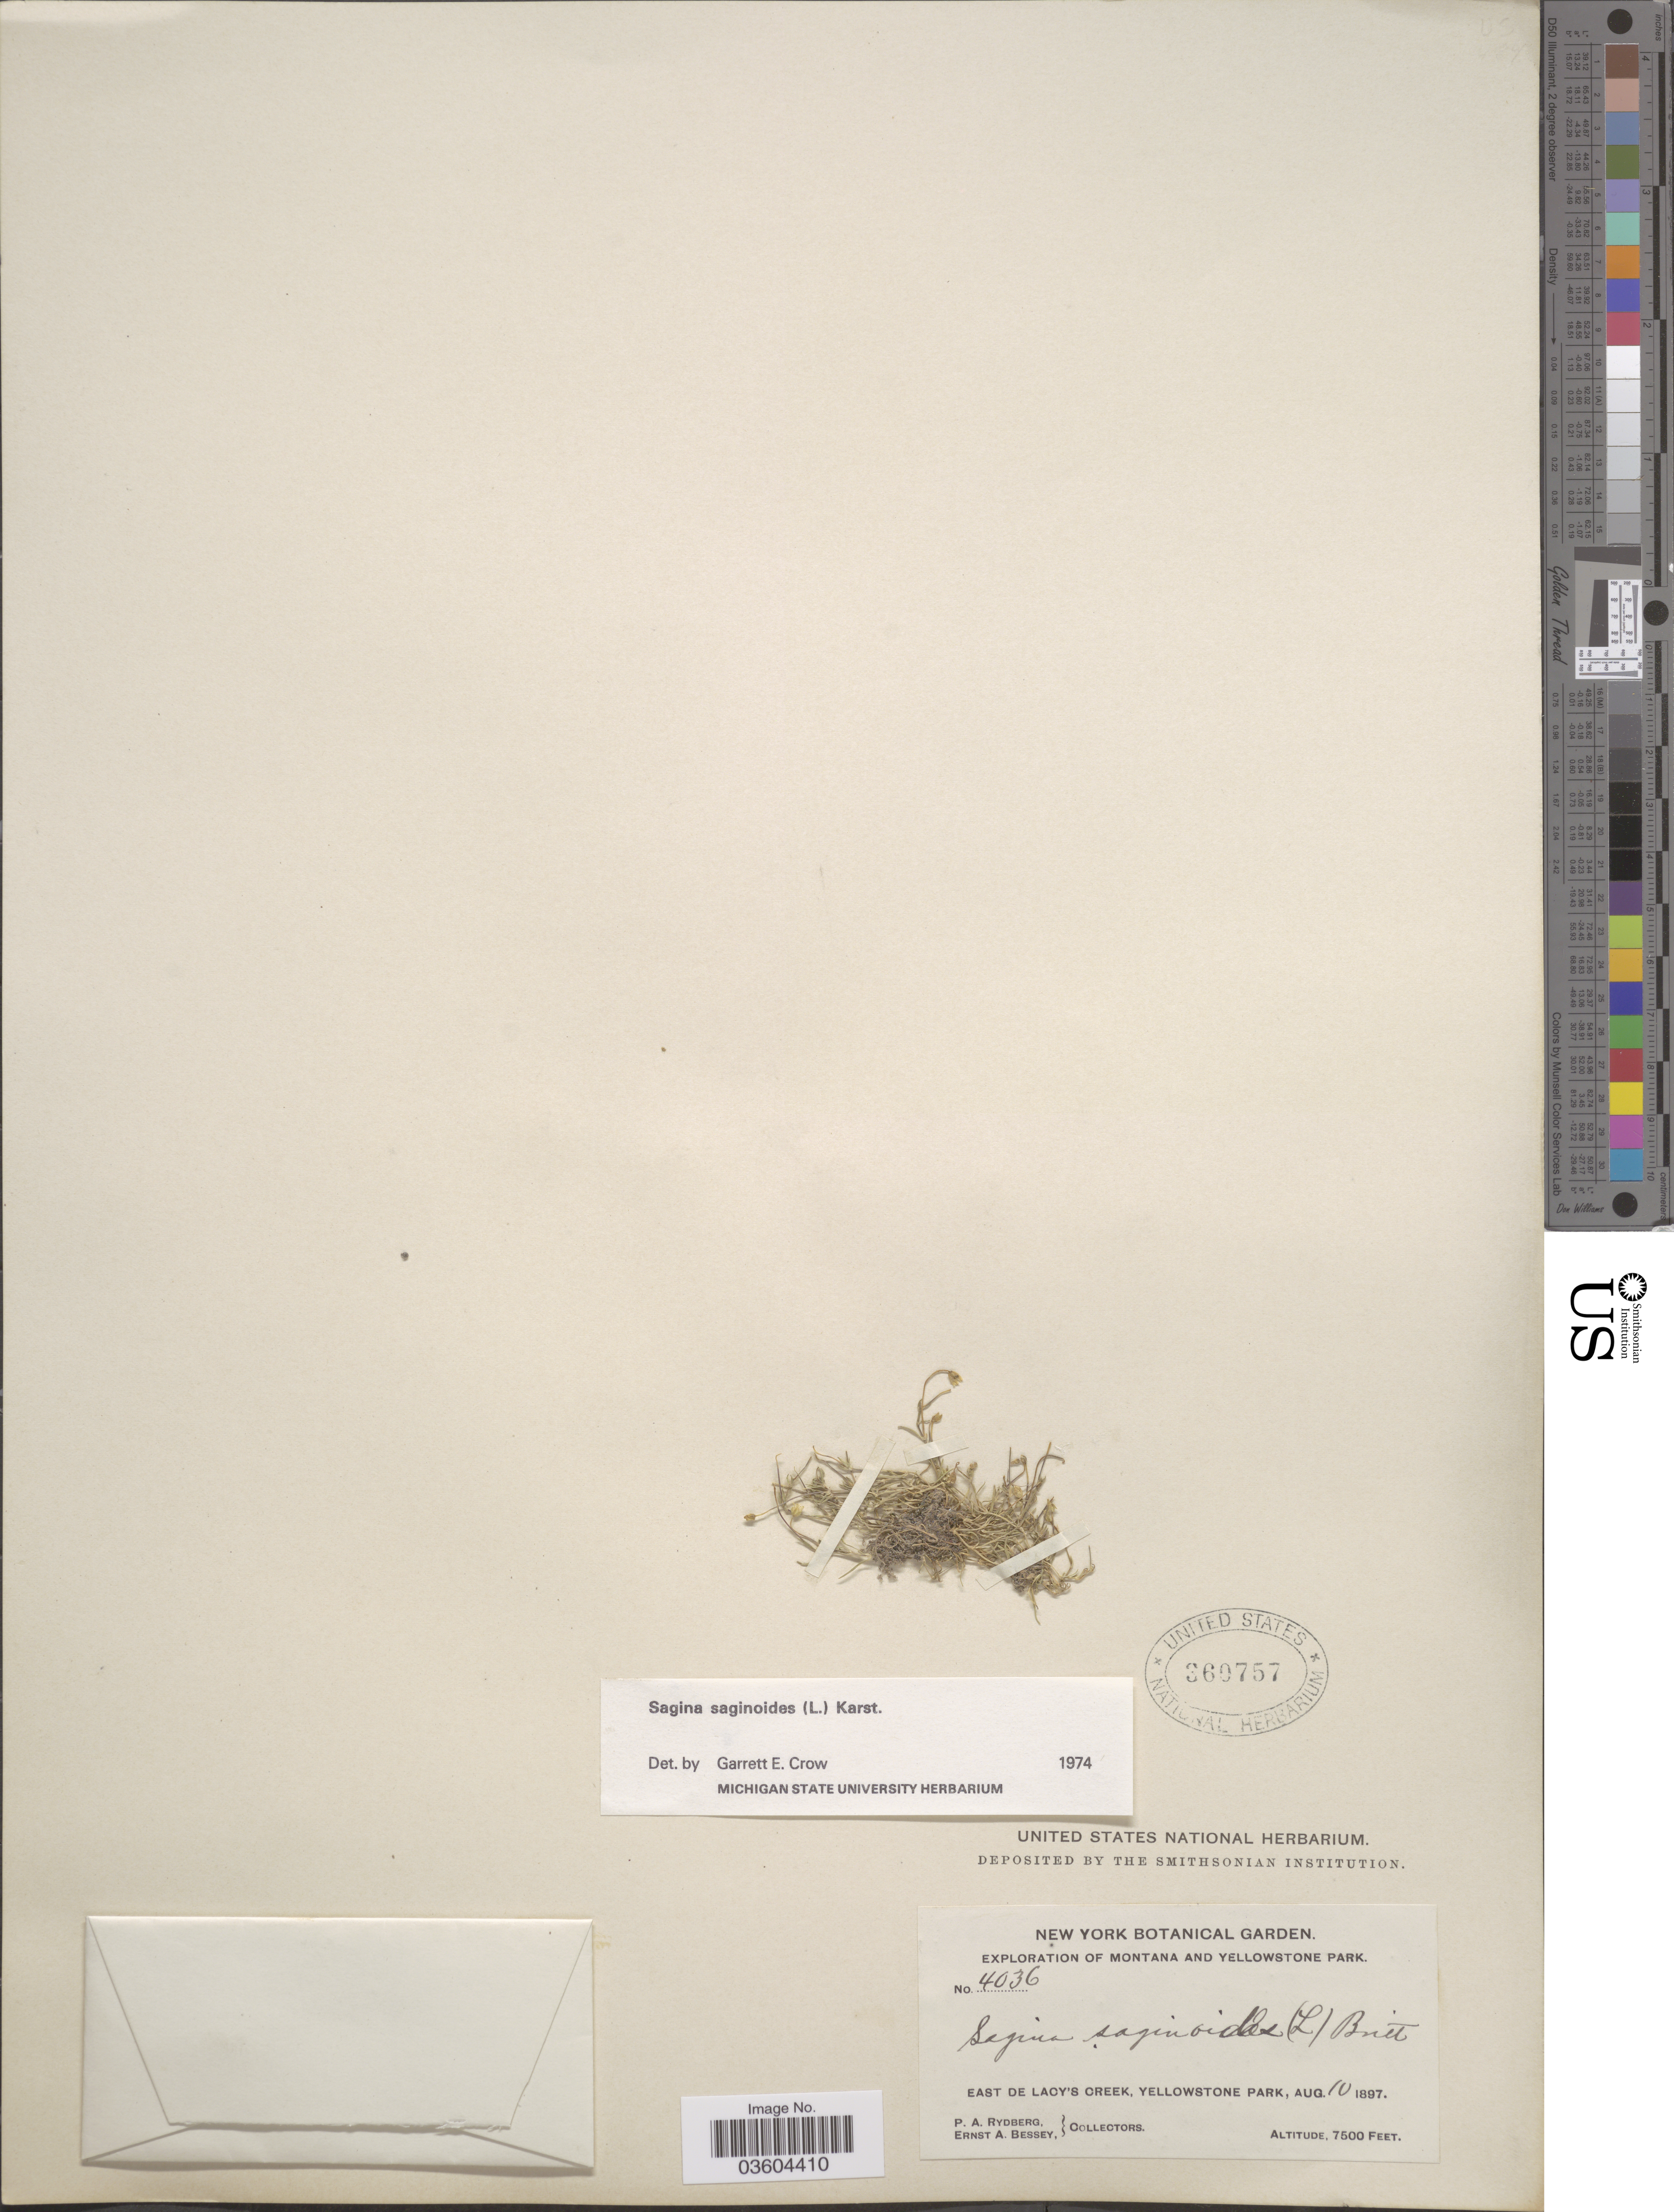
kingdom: Plantae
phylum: Tracheophyta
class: Magnoliopsida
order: Caryophyllales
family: Caryophyllaceae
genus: Sagina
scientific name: Sagina saginoides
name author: (L.) H. Karst.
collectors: P. A. Rydberg & E. A. Bessey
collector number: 4036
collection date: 1897-08-10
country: United States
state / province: Wyoming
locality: Yellowstone Park. East de Lacy's Creek.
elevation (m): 2286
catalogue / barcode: US 360757